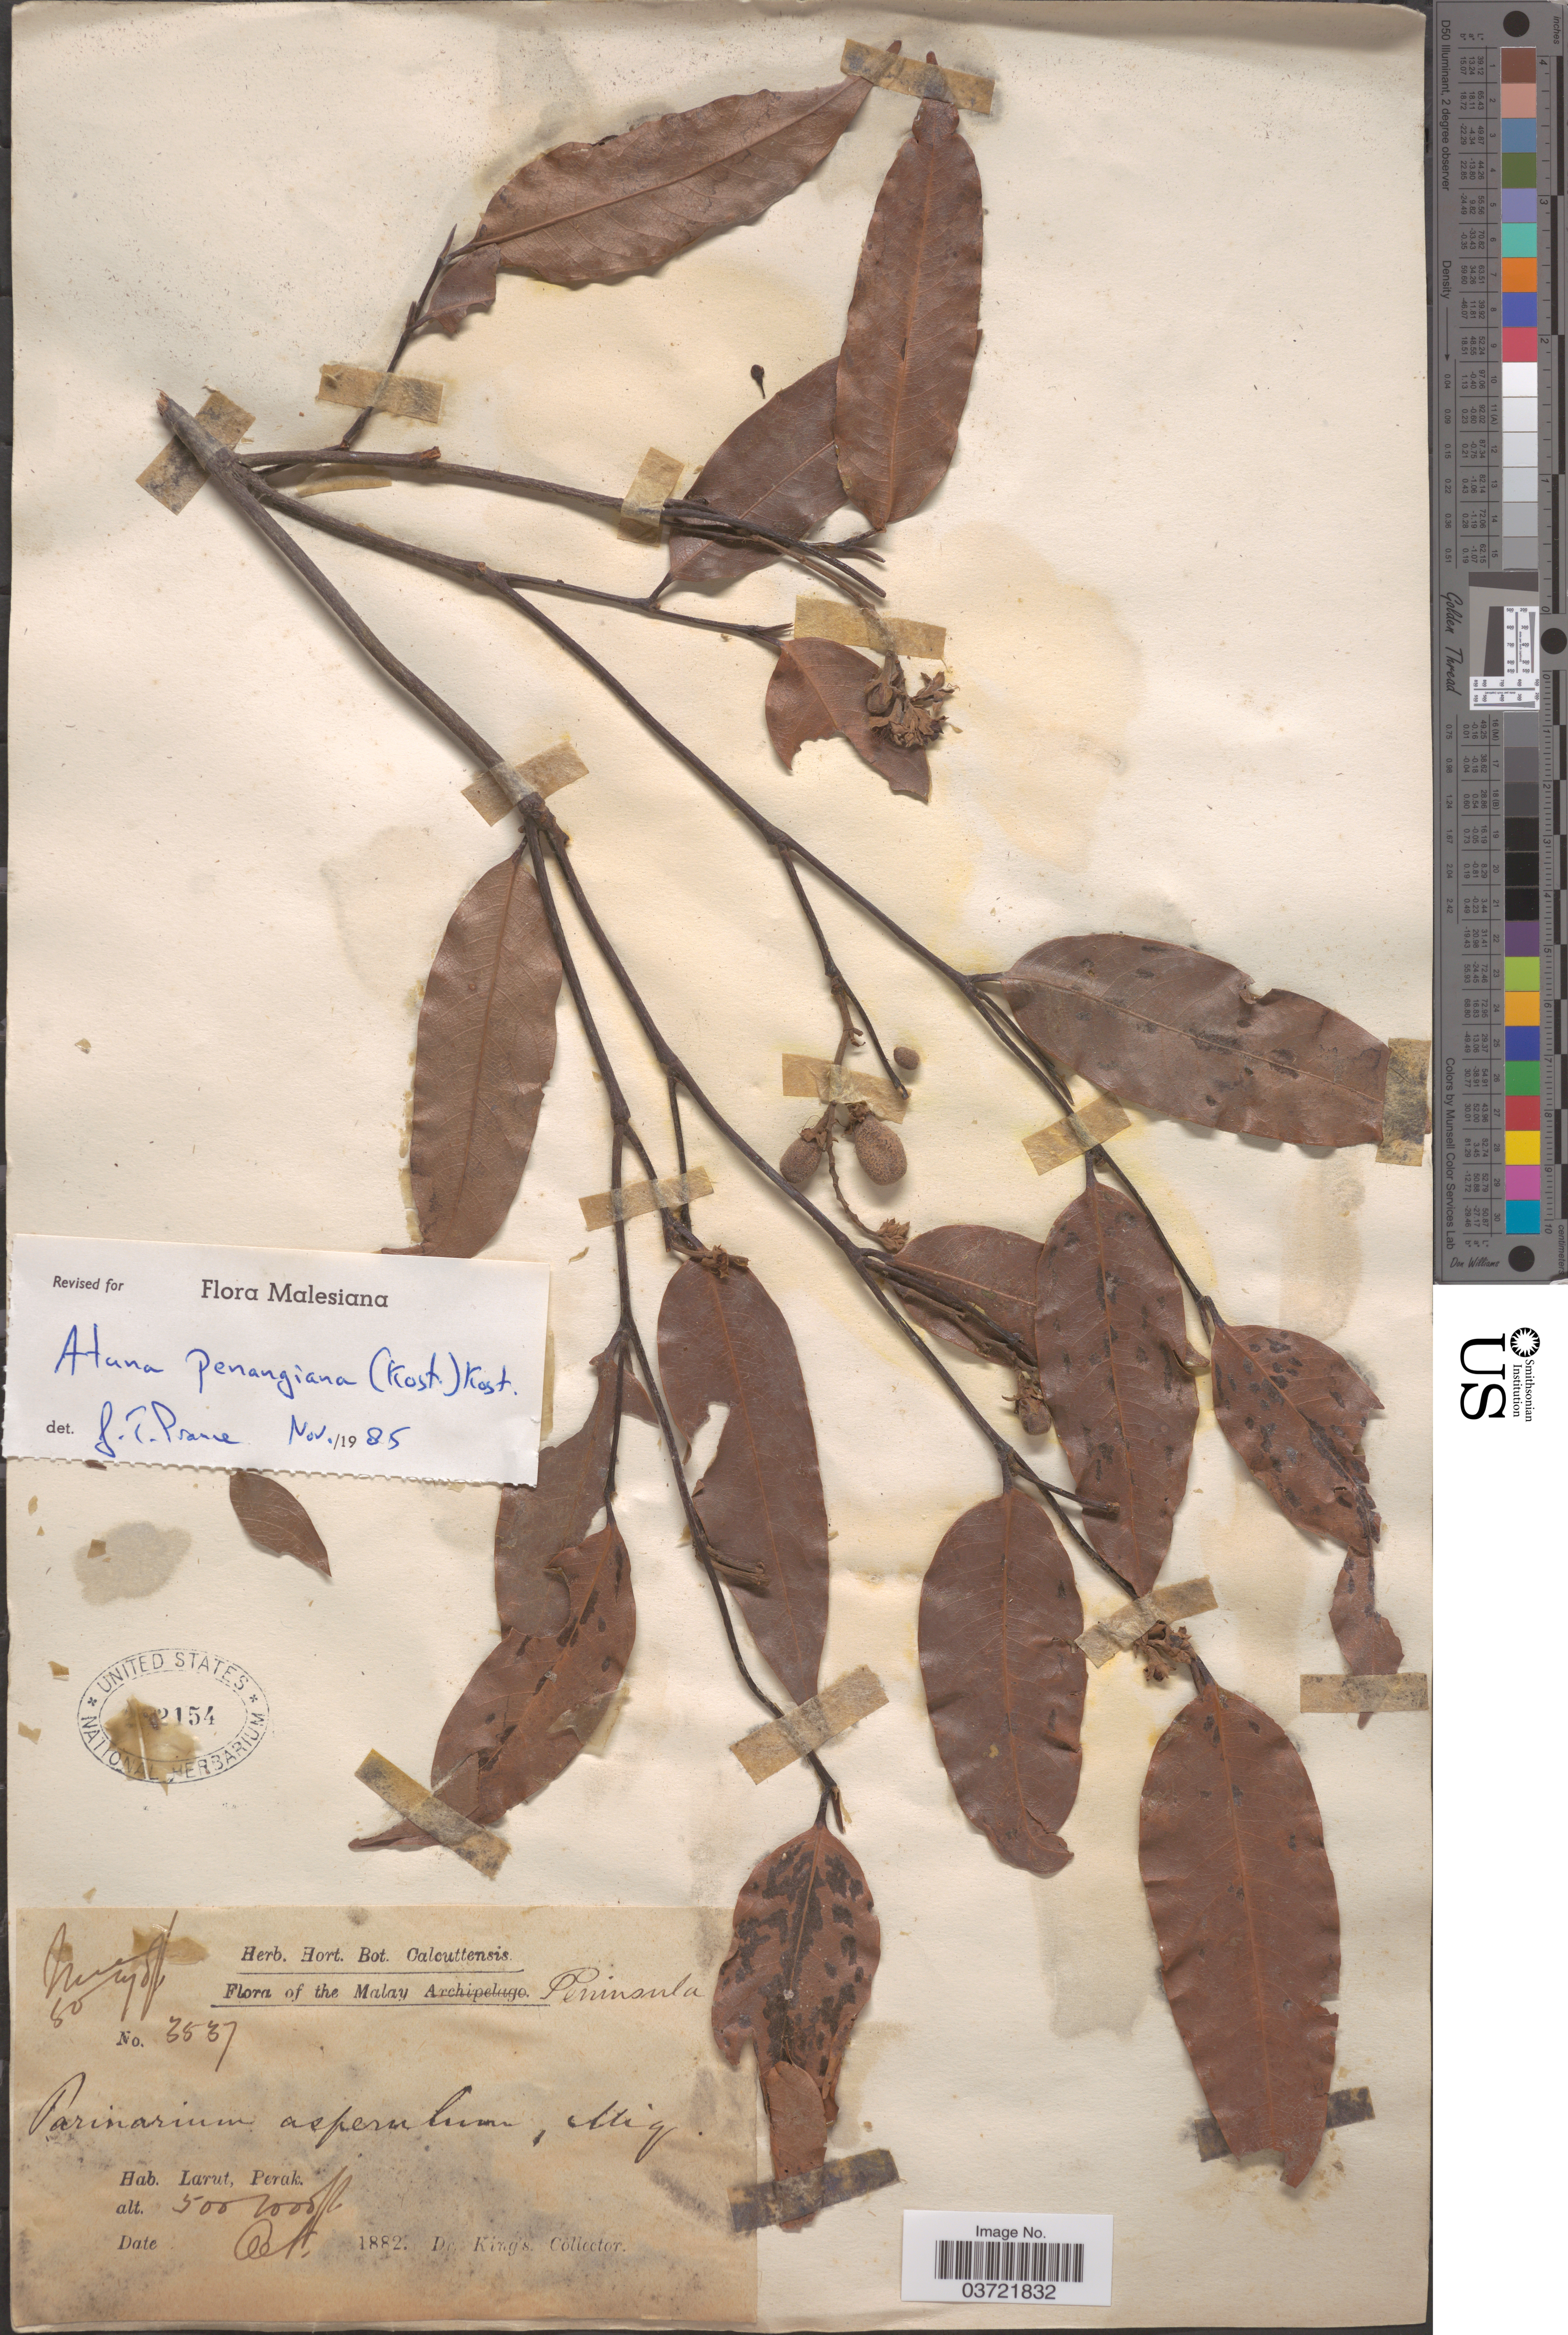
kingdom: Plantae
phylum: Tracheophyta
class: Magnoliopsida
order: Malpighiales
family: Chrysobalanaceae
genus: Atuna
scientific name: Atuna penangiana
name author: (Kosterm.) Kosterm.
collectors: Dr. King's collector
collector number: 3537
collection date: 1882-10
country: Malaysia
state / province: Perak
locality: The Malay Peninsula. Larut.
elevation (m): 152